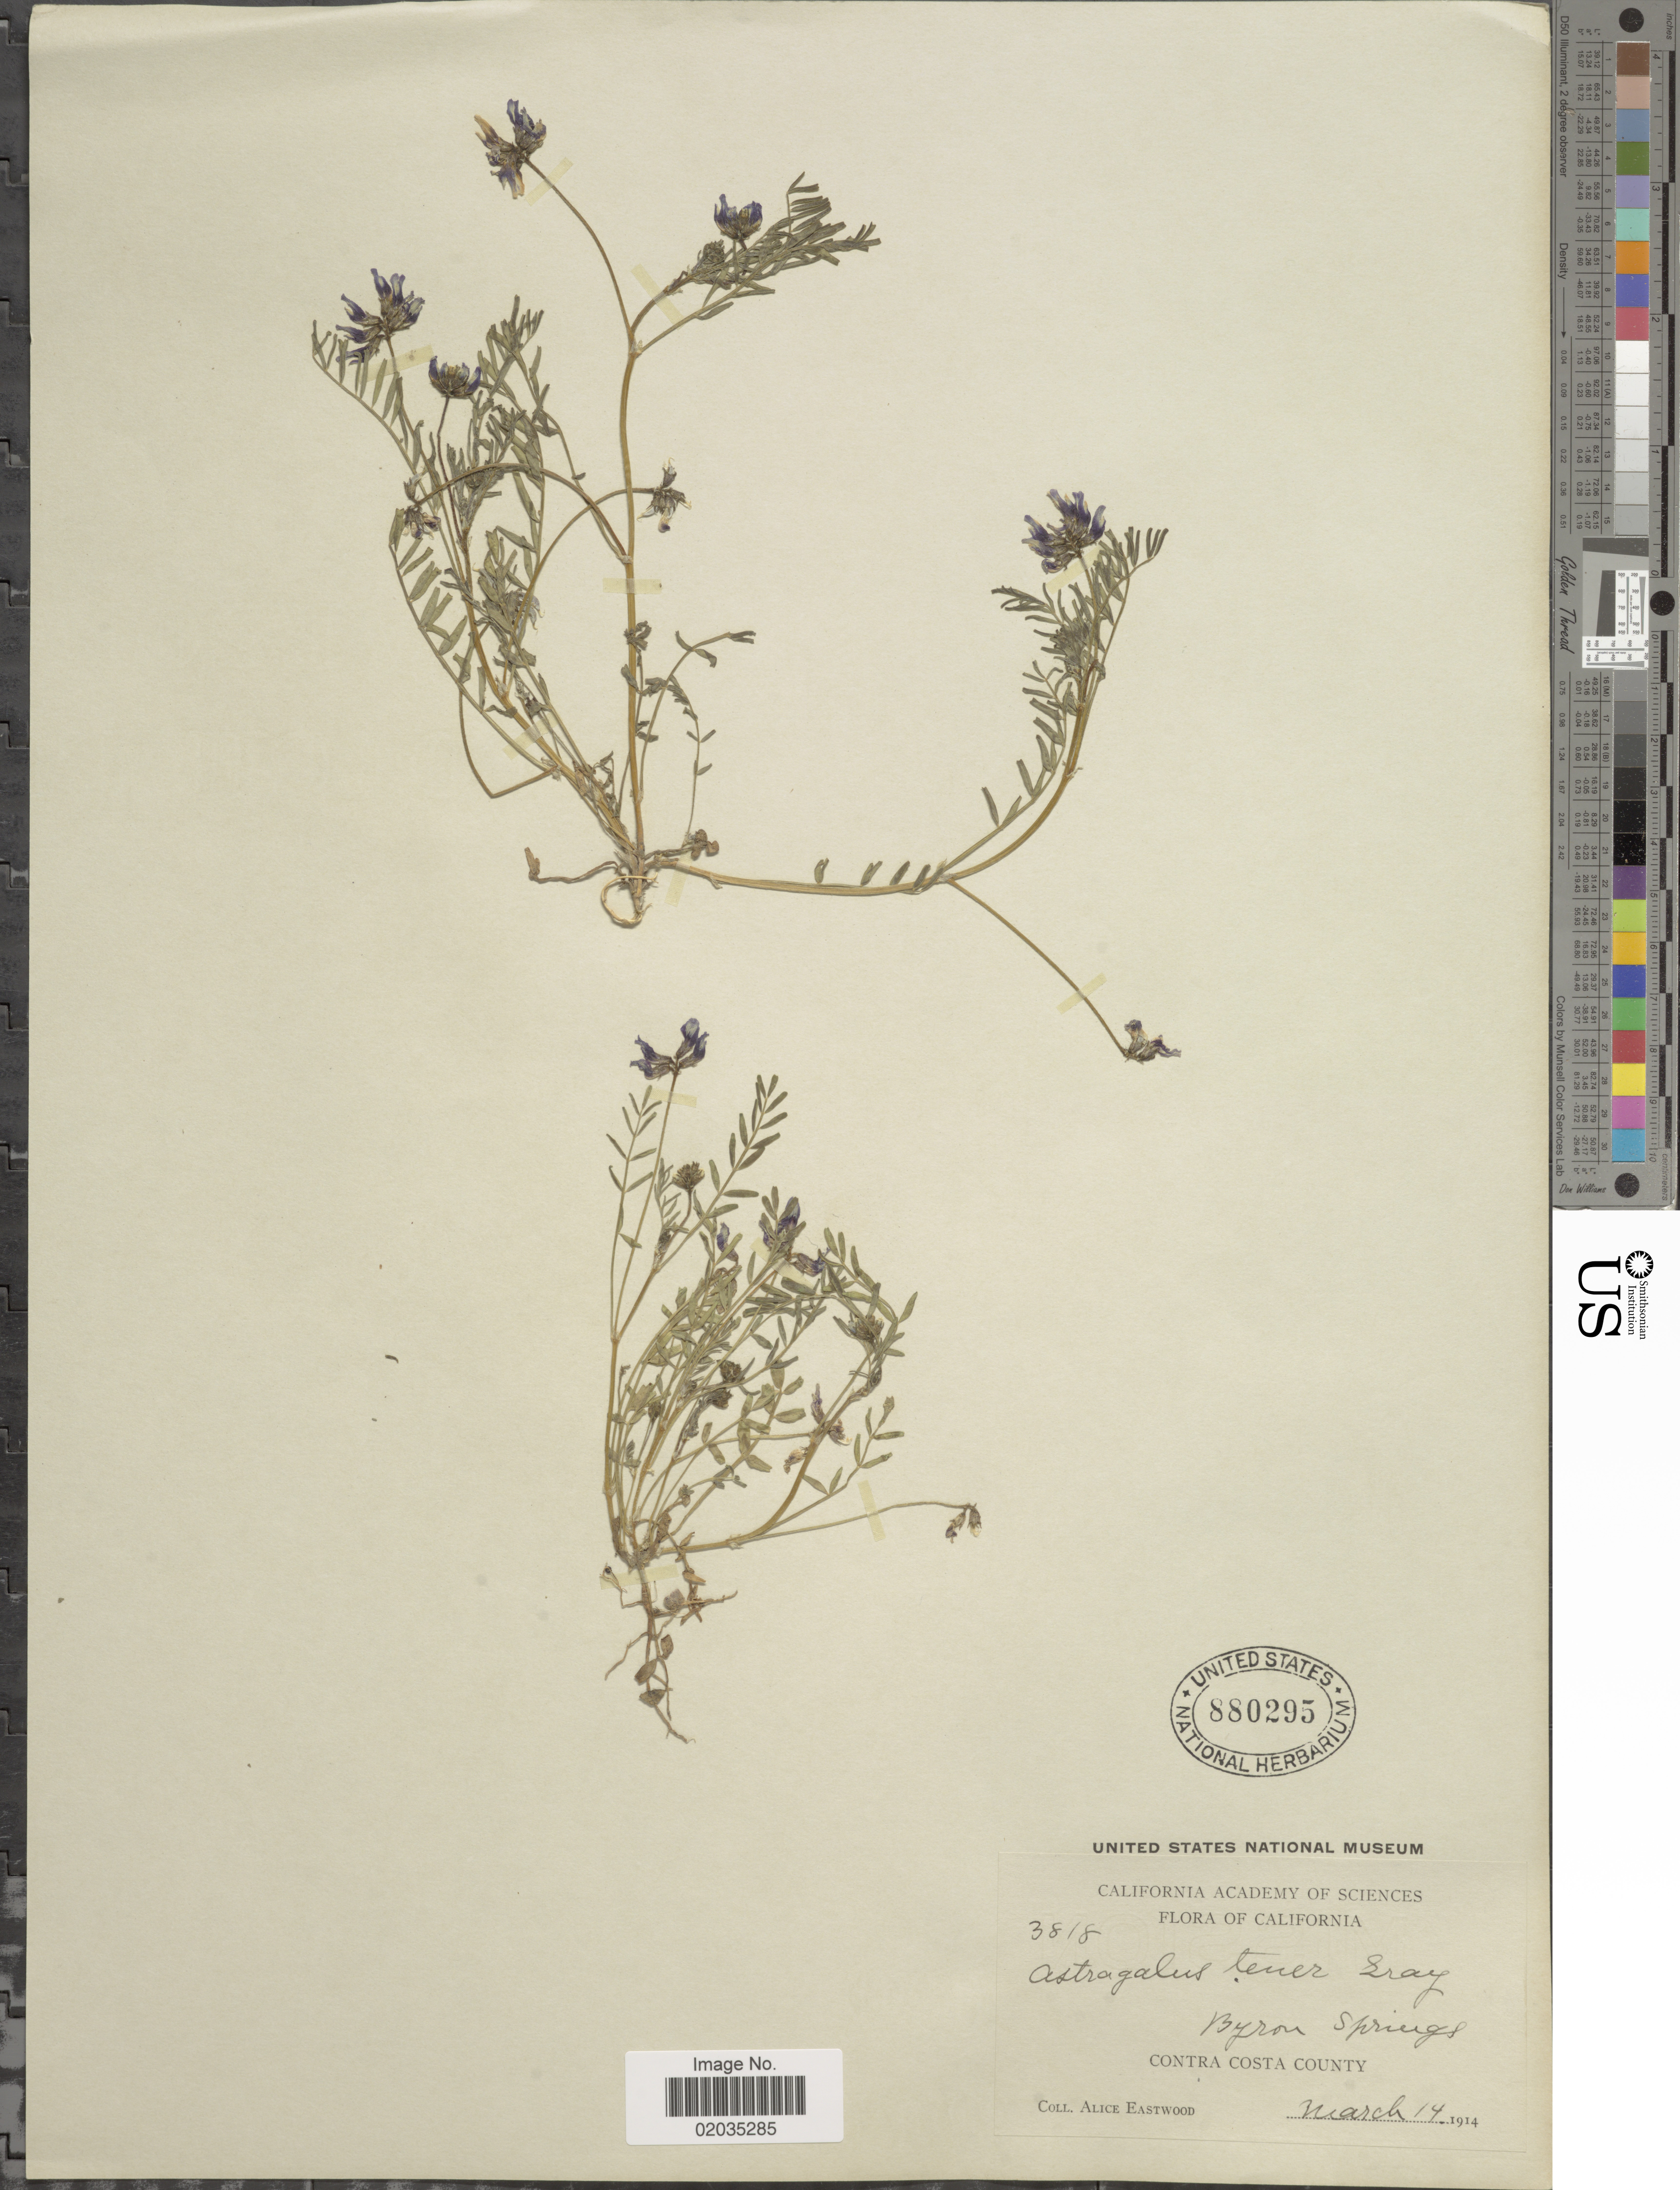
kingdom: Plantae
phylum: Tracheophyta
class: Magnoliopsida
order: Fabales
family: Fabaceae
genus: Astragalus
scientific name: Astragalus tener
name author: A. Gray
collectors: A. Eastwood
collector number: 3818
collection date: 1914-03-14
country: United States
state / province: California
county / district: Contra Costa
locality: Byron Springs. Contra Costa County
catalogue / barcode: US 880295